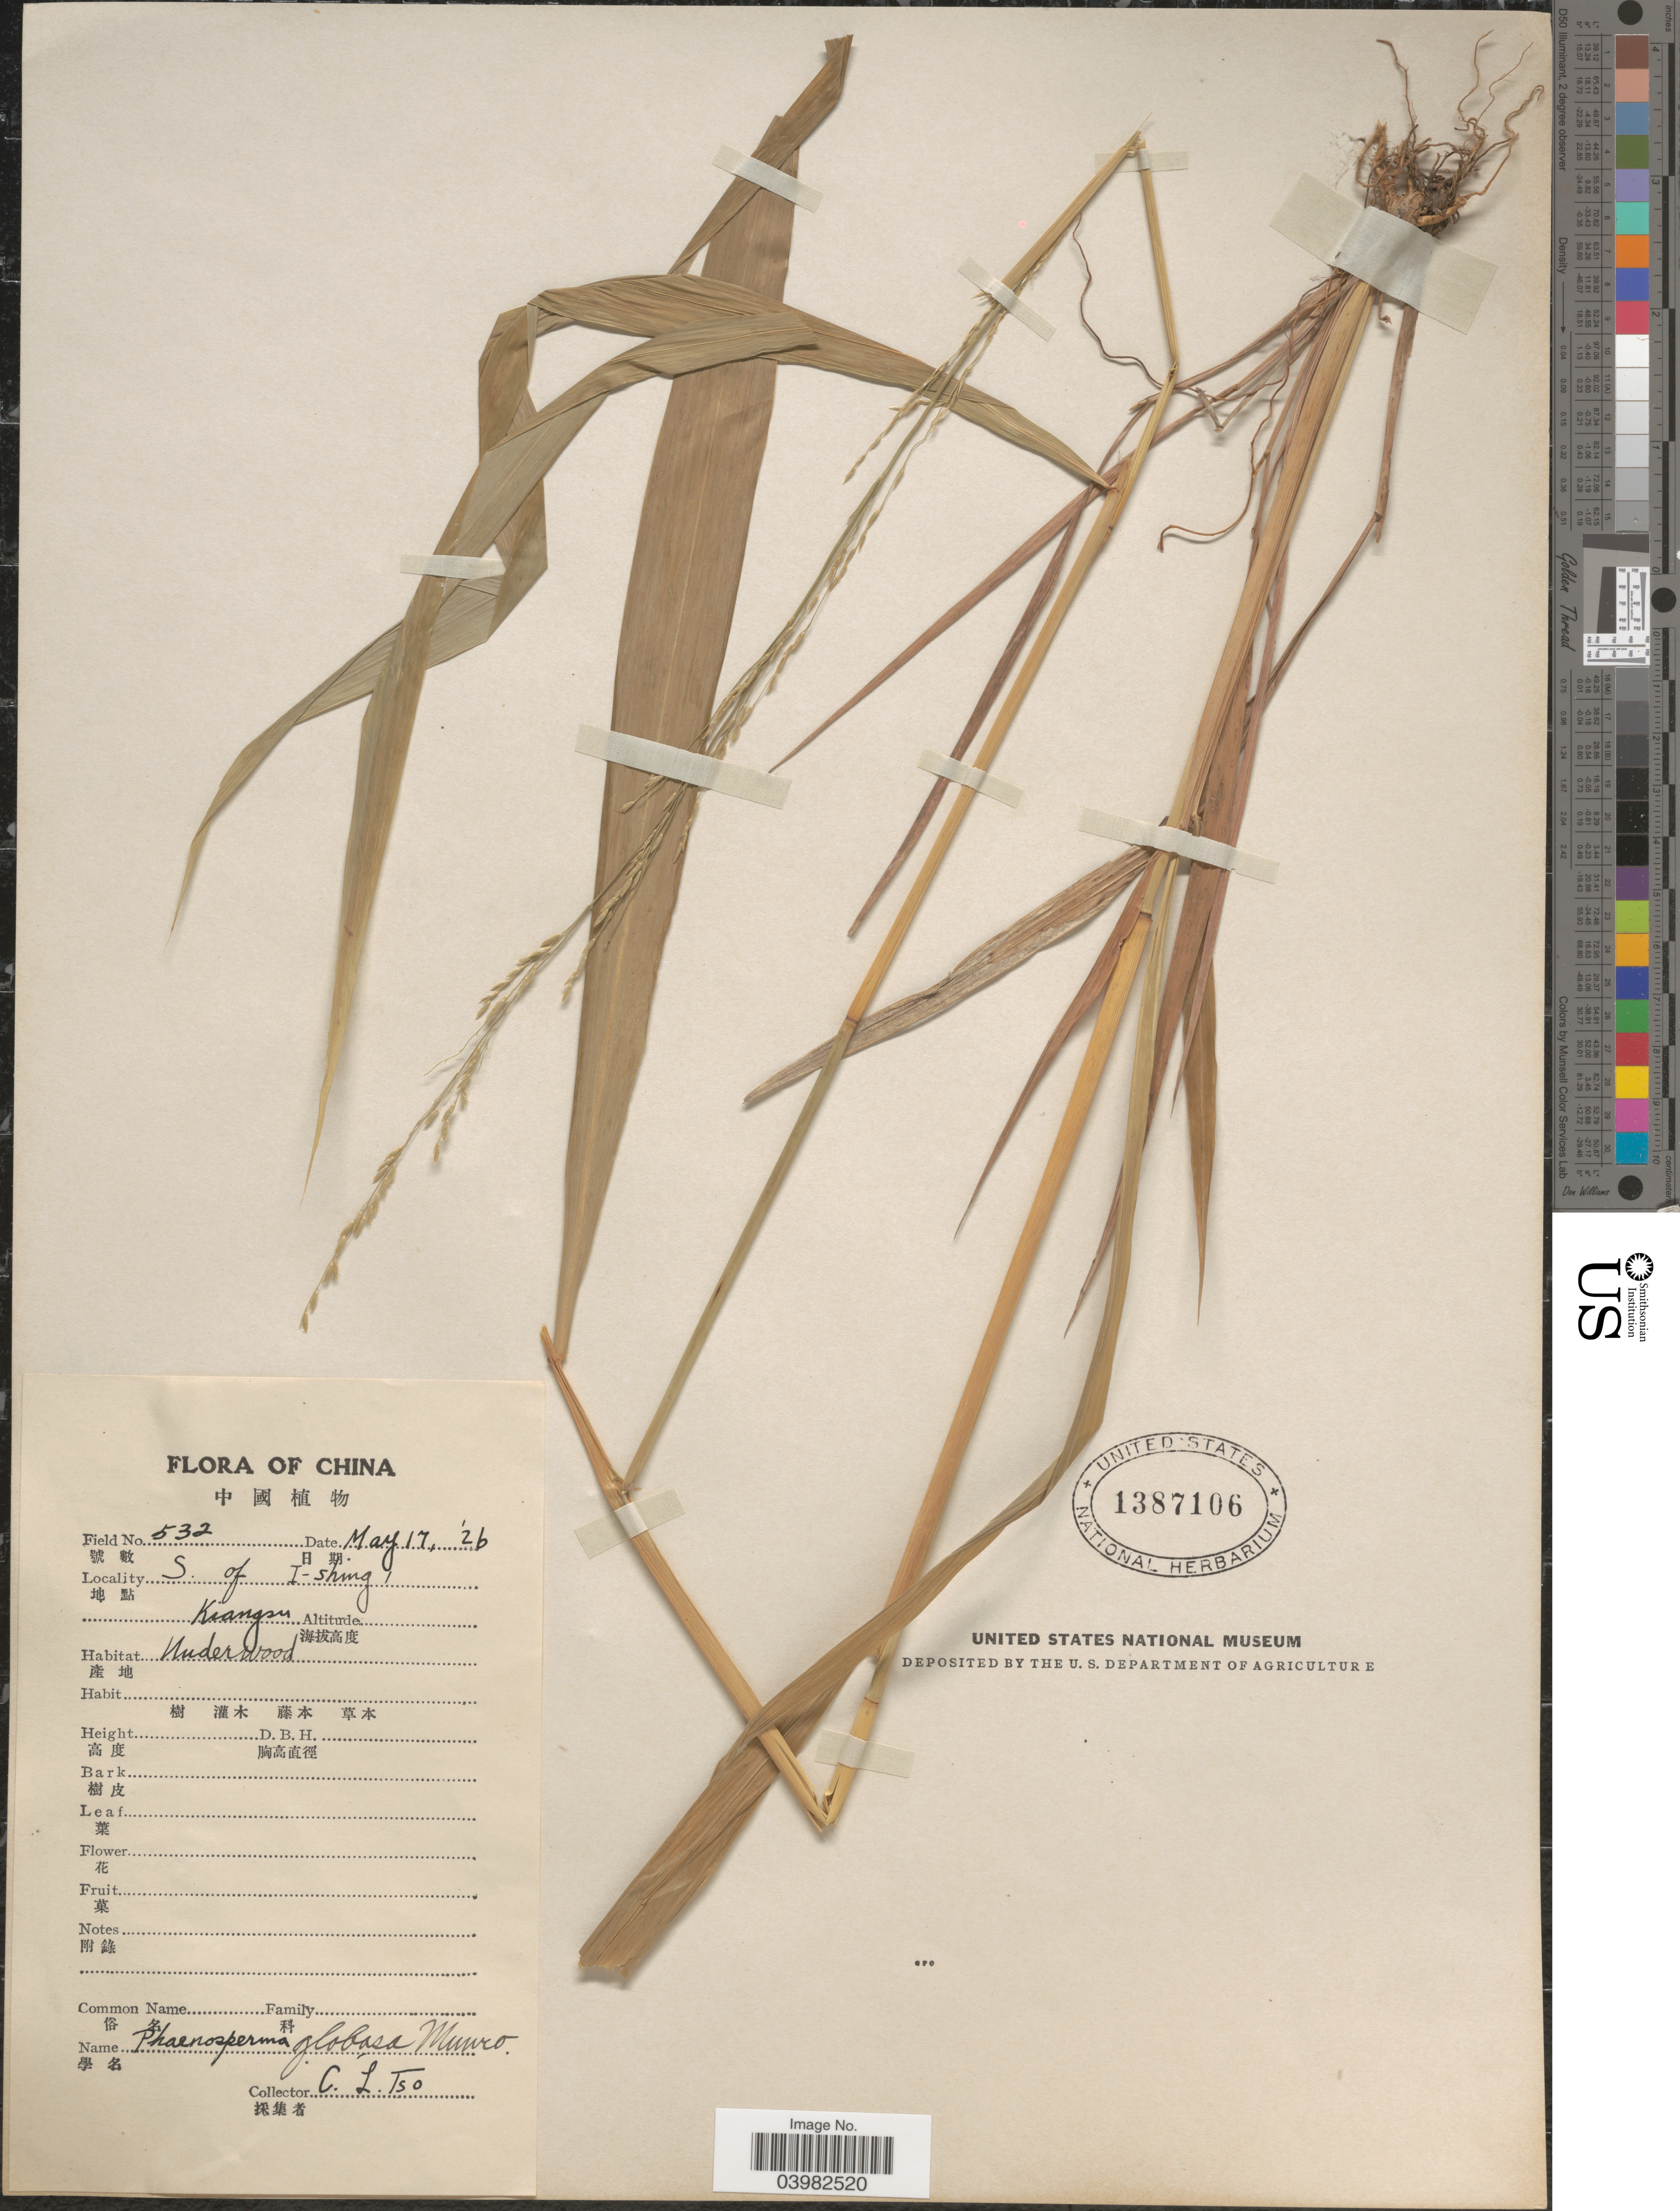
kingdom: Plantae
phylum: Tracheophyta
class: Liliopsida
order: Poales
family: Poaceae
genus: Phaenosperma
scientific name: Phaenosperma globosum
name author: Munro ex Benth.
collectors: C. Tso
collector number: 532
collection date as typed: Transcribed d/m/y: 17/5/26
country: China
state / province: Jiangsu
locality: S. of I-shing. Kiangsu.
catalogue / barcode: US 1387106